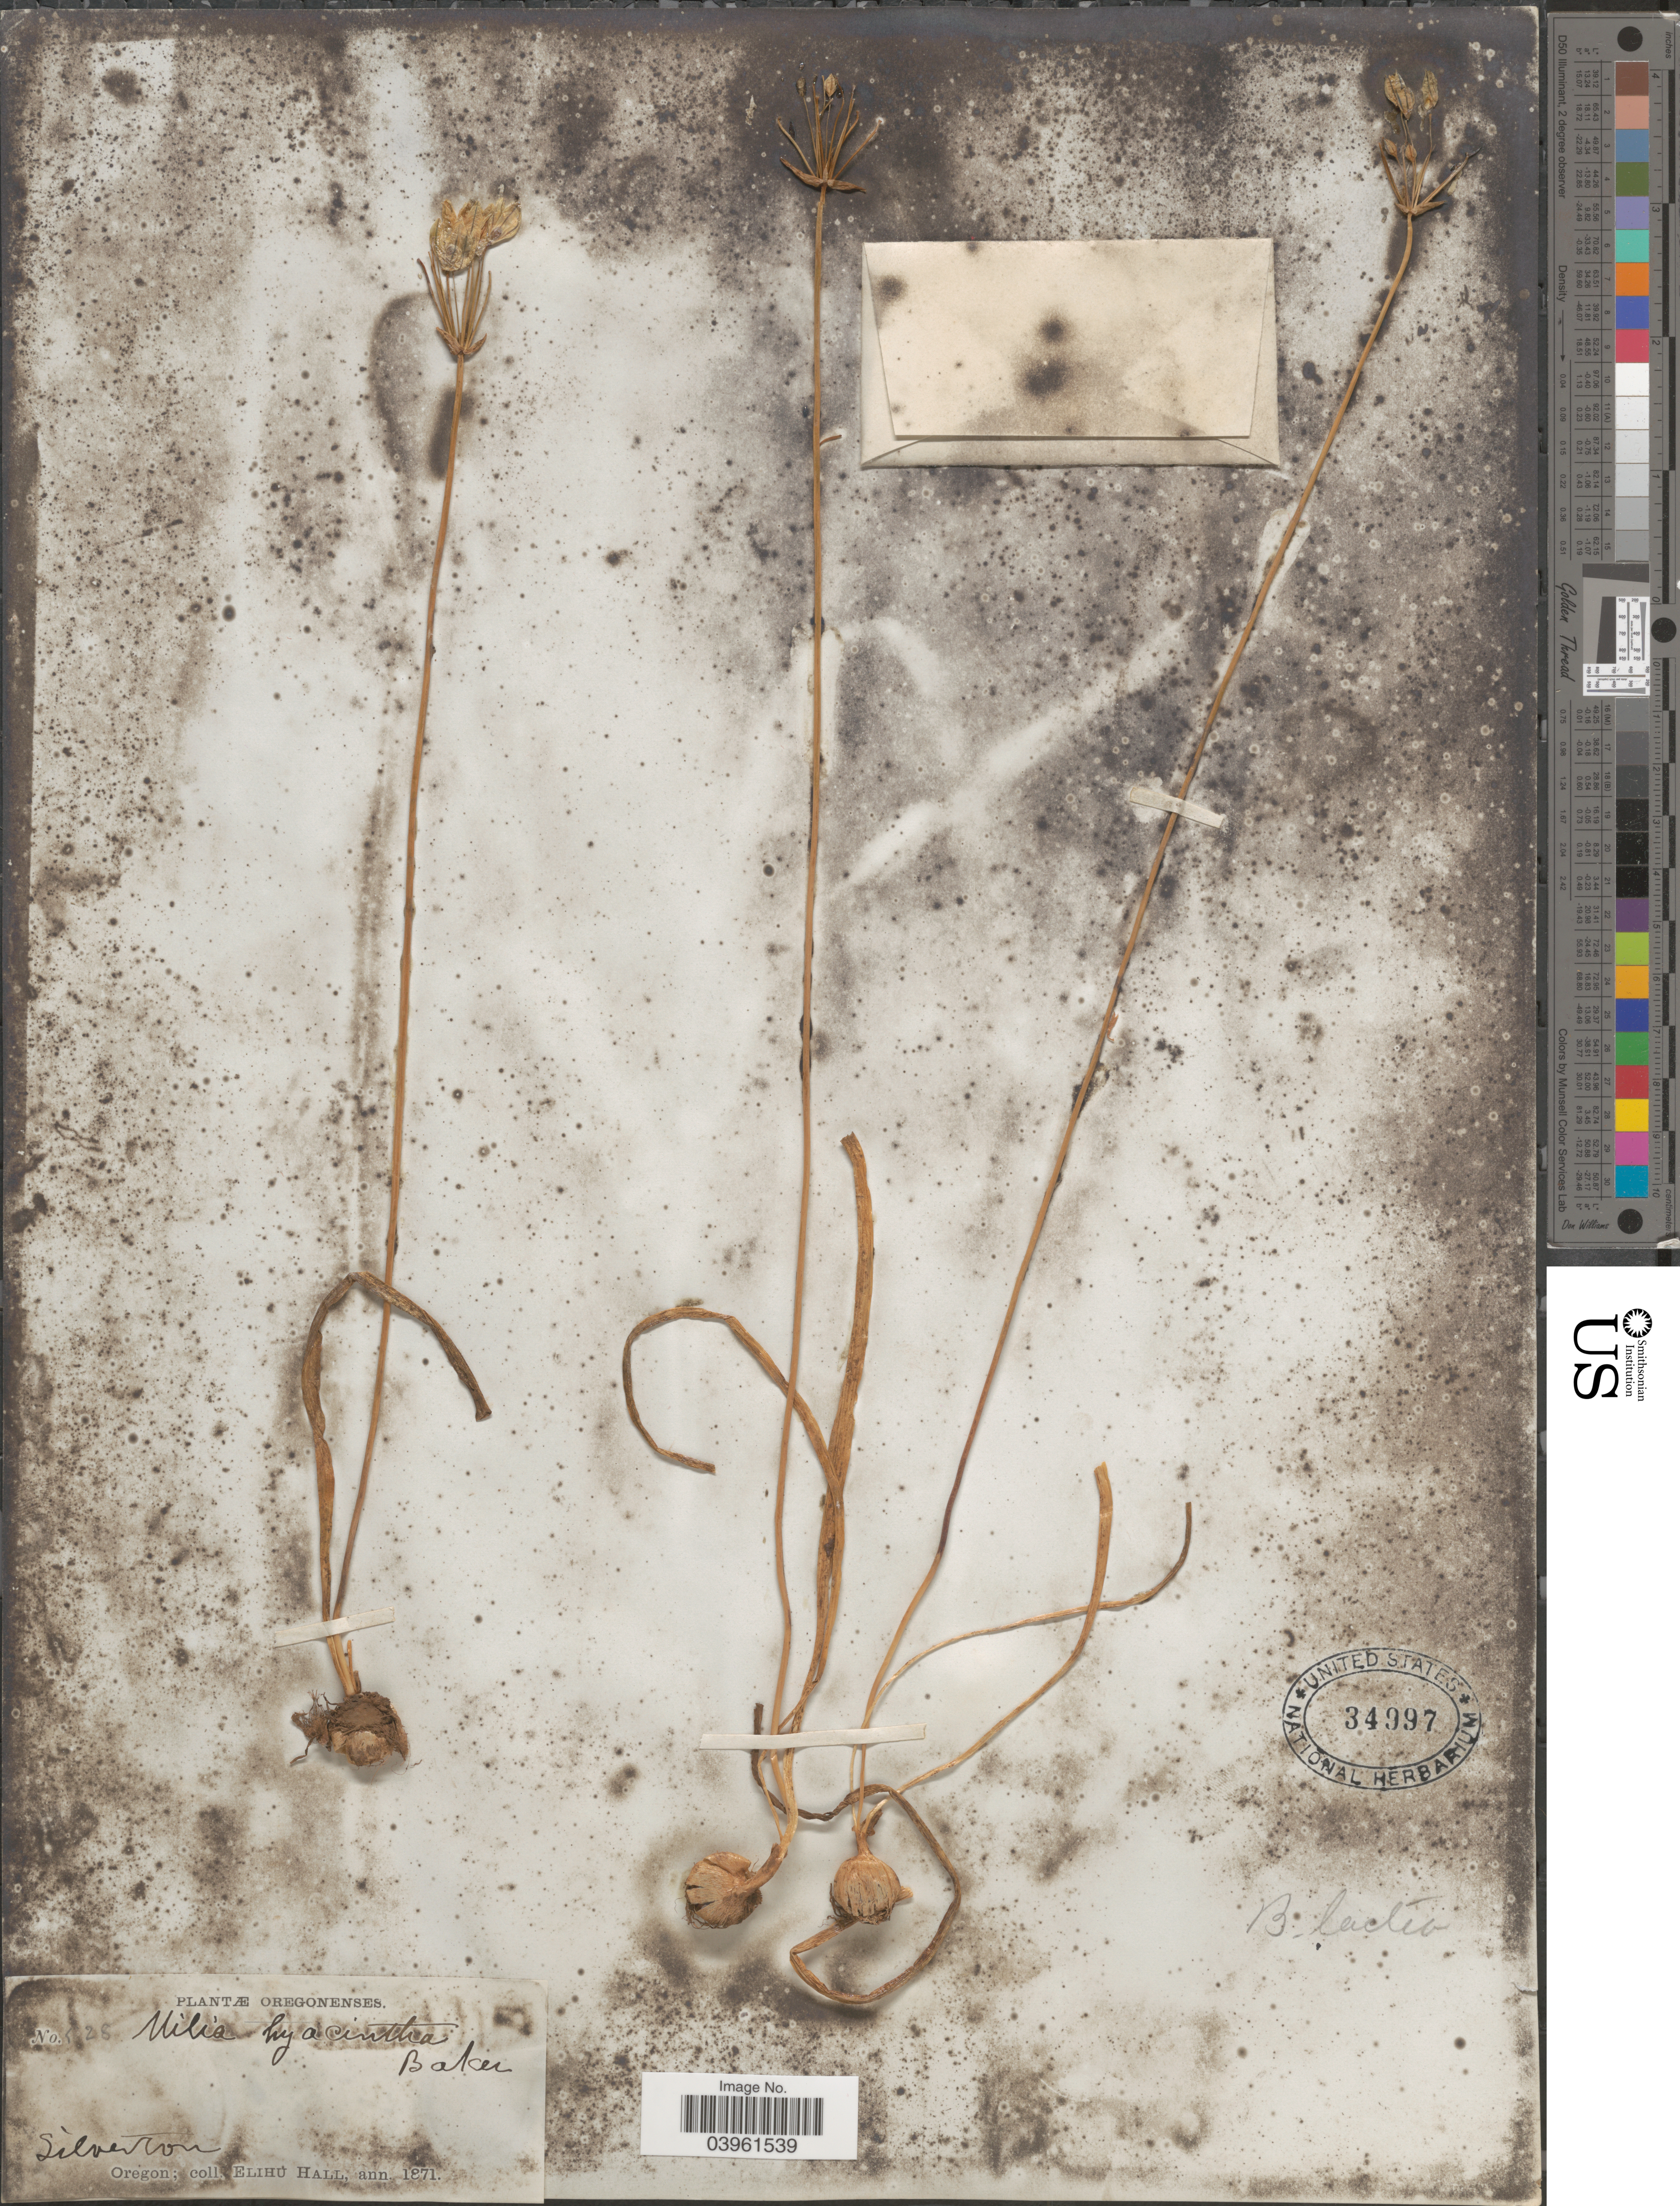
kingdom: Plantae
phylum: Tracheophyta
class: Liliopsida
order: Asparagales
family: Asparagaceae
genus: Triteleia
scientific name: Triteleia hyacinthina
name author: (Lindl.) Greene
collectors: E. Hall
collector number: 528*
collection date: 1871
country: United States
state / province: Oregon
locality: Silverton.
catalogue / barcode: US 34997